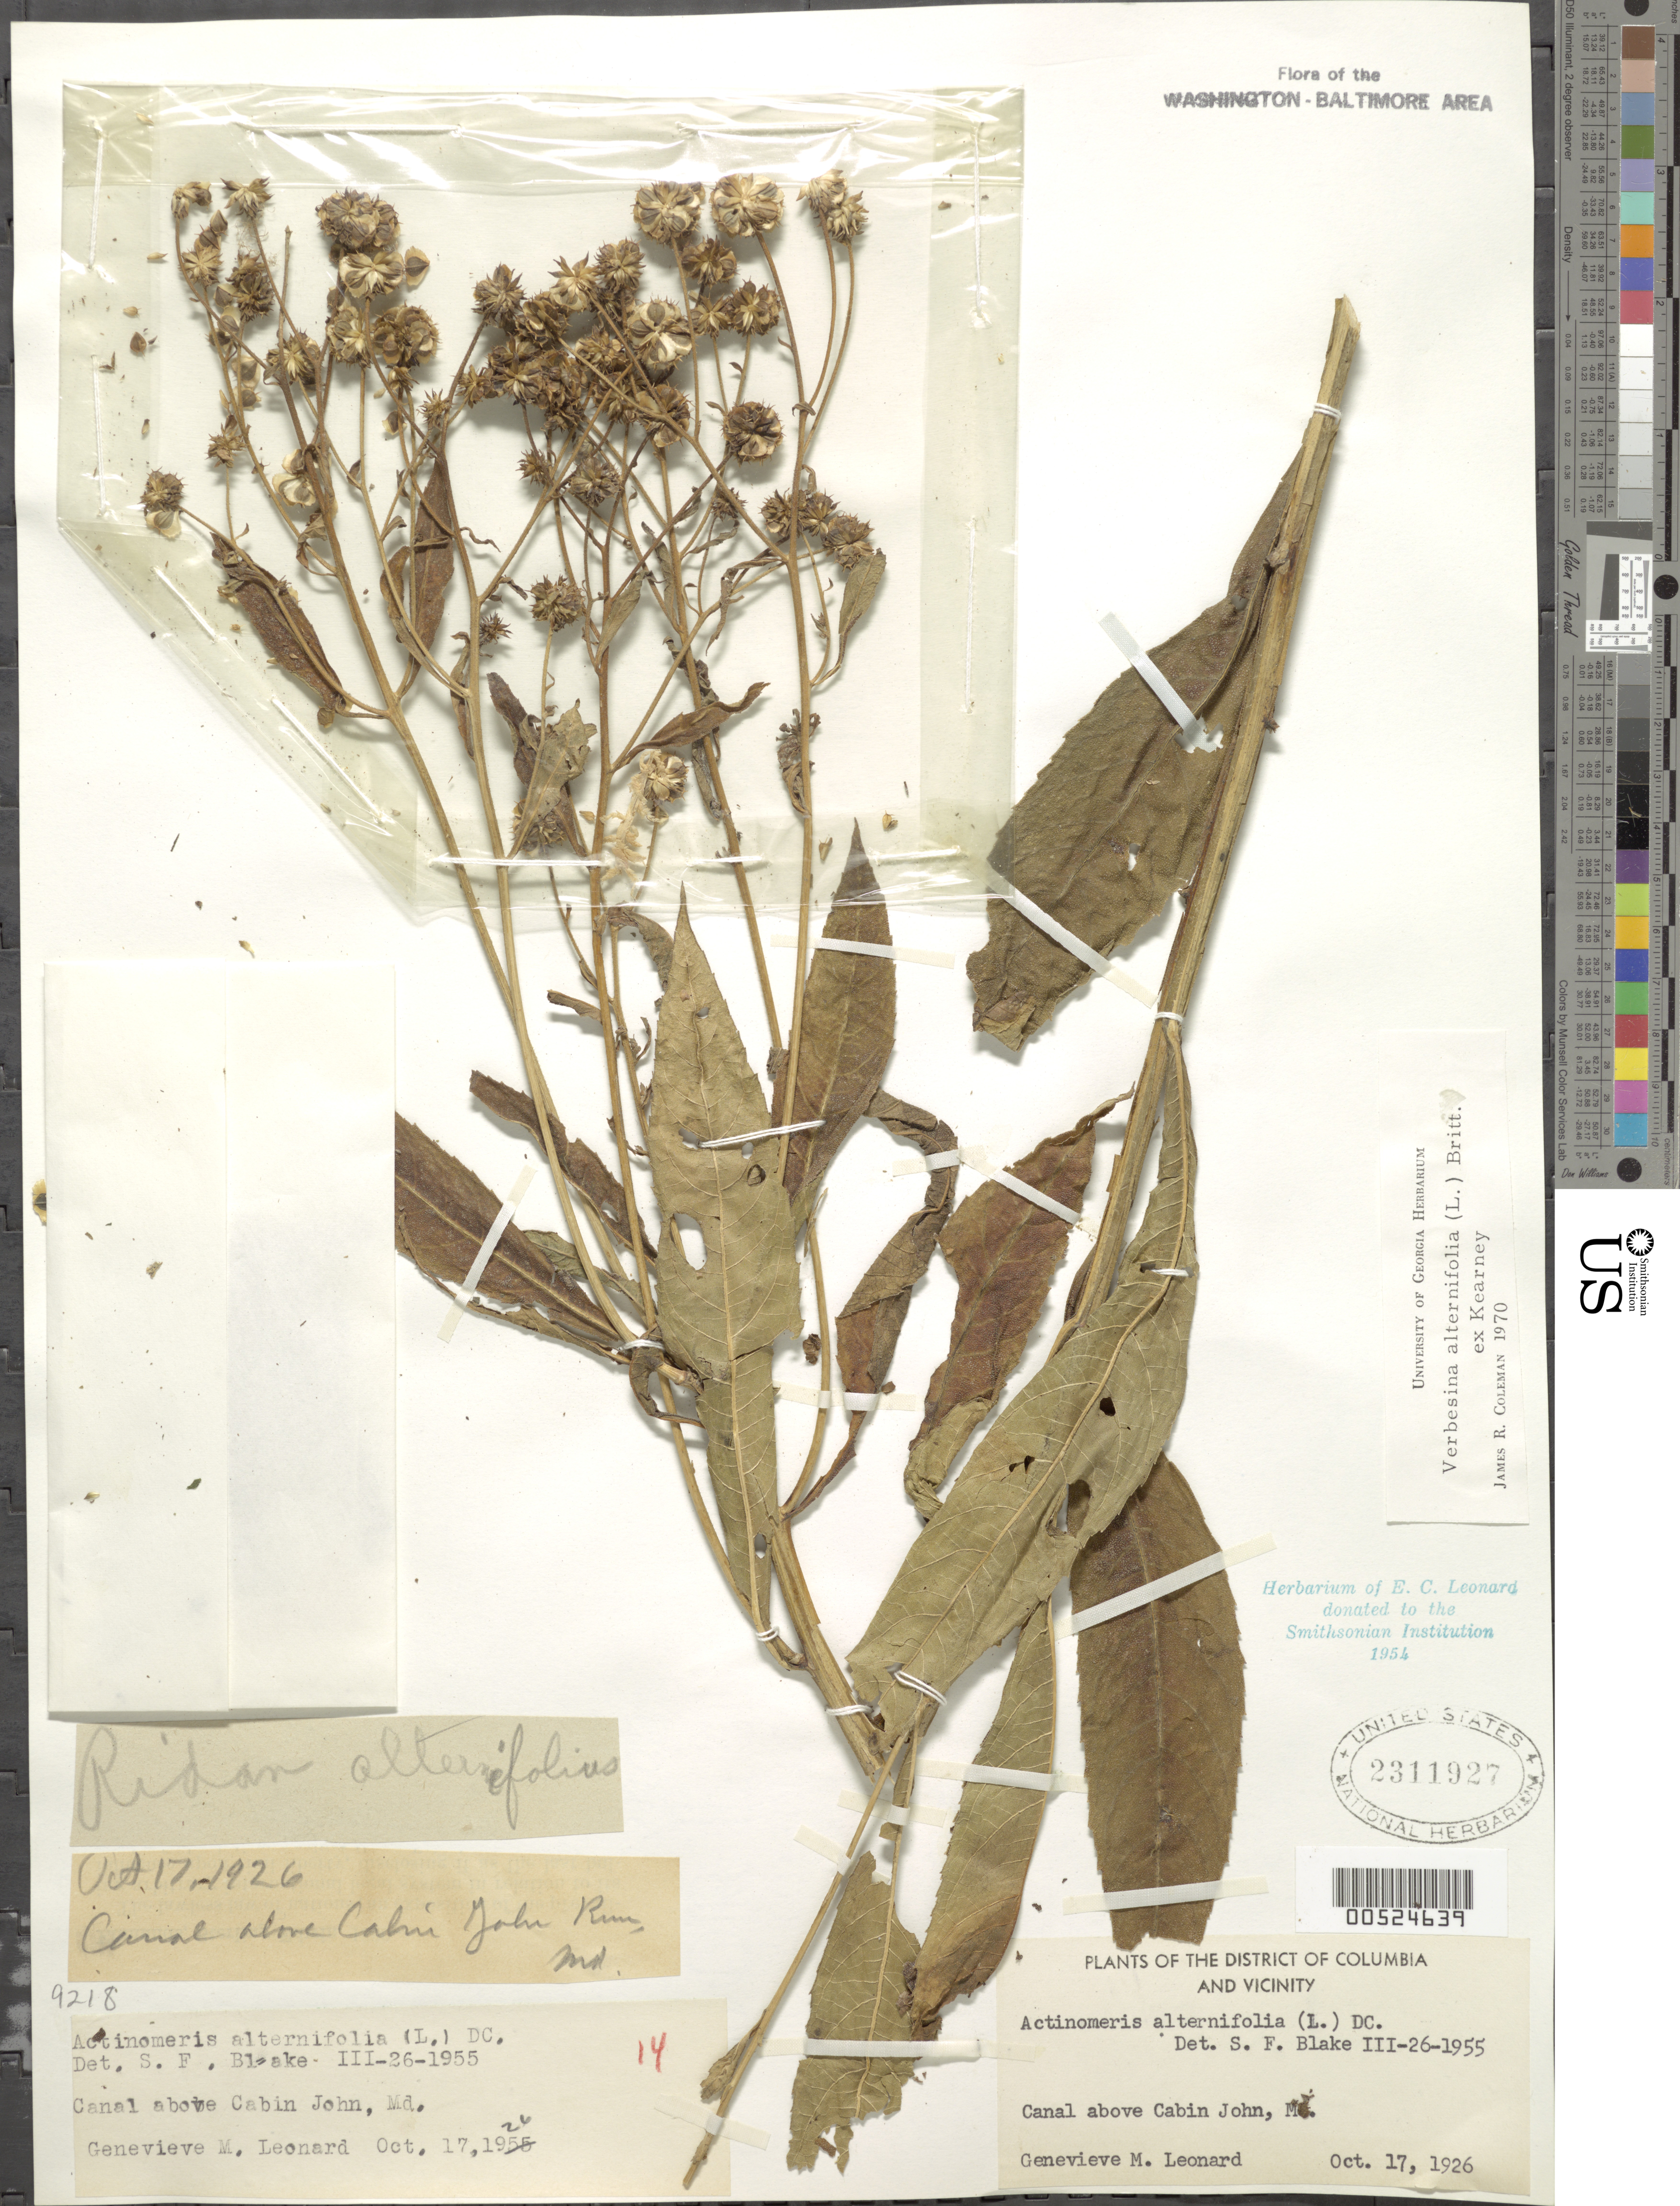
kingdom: Plantae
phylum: Tracheophyta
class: Magnoliopsida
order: Asterales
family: Asteraceae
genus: Verbesina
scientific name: Verbesina alternifolia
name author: (L.) Britton ex Kearney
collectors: G. M. Leonard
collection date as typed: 17 Oct 1926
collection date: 1926-10-17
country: United States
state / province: Maryland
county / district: Montgomery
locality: Cabin John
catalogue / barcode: US 2311927